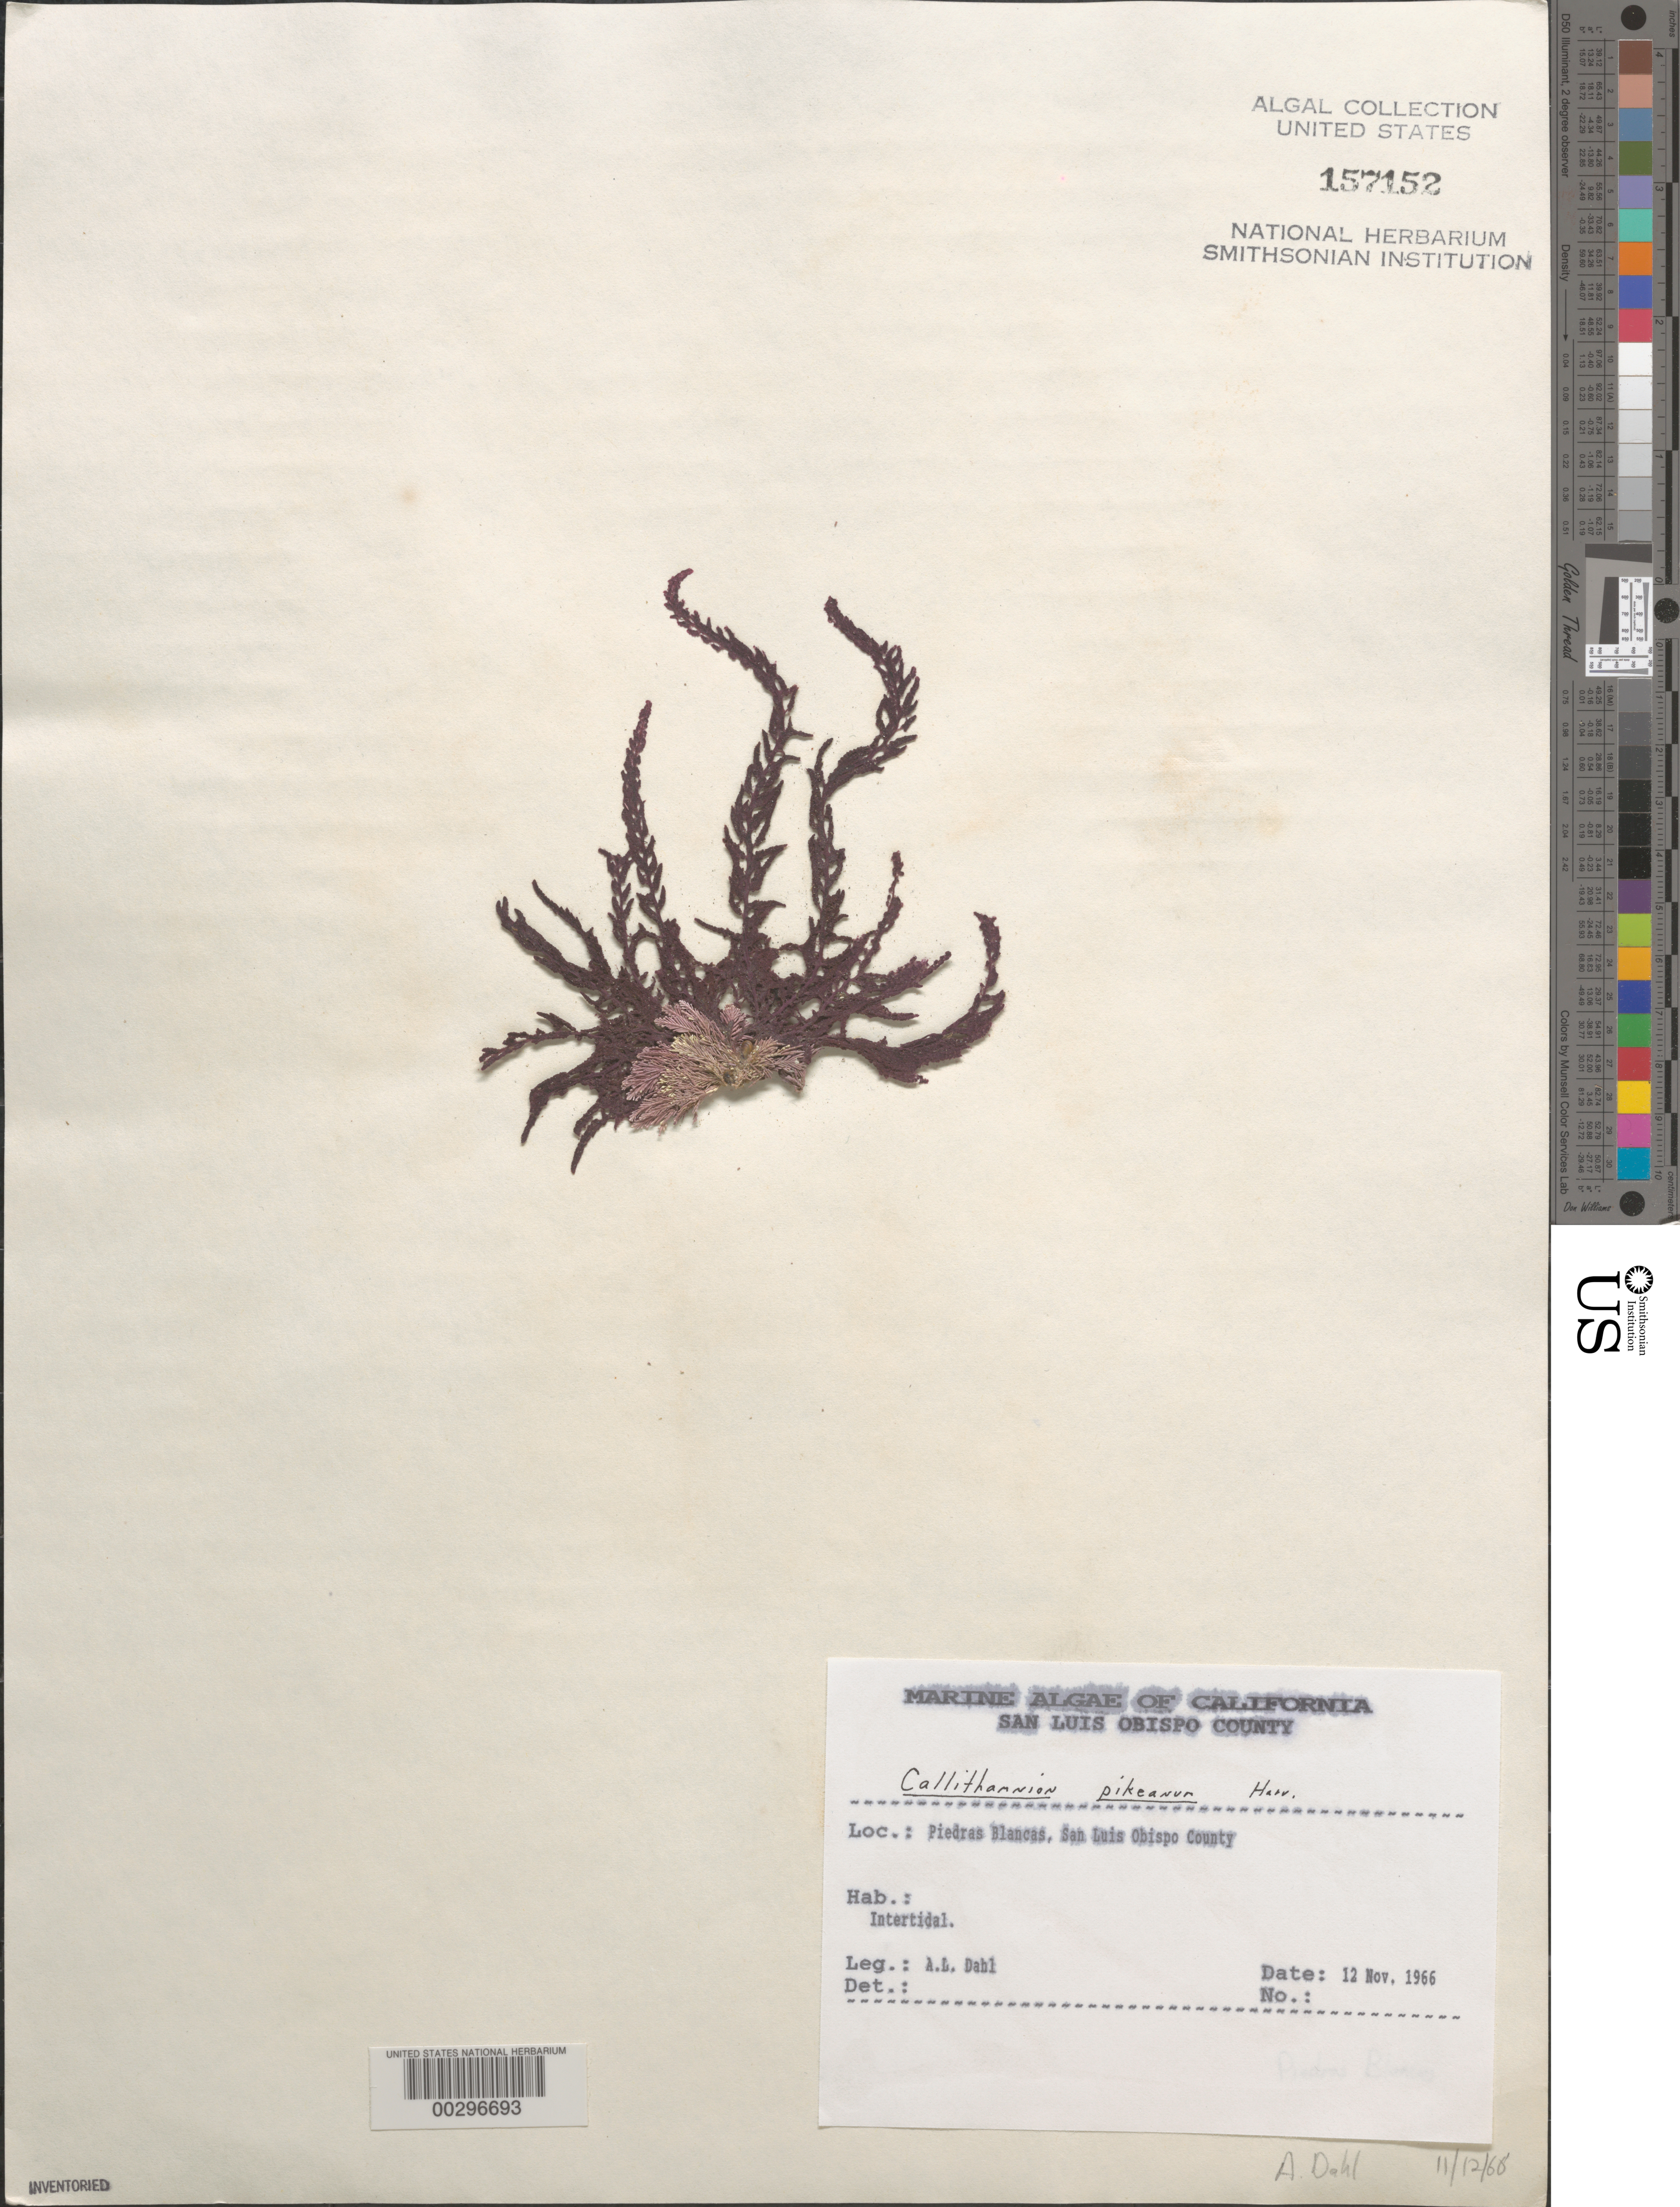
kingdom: Plantae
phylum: Rhodophyta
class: Florideophyceae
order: Ceramiales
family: Callithamniaceae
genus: Callithamnion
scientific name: Callithamnion pikeanum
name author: Harv.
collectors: A. Dahl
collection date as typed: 12 Nov 1966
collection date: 1966-11-12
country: United States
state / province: California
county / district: San Luis Obispo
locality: Piedras Blancas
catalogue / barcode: US 157152